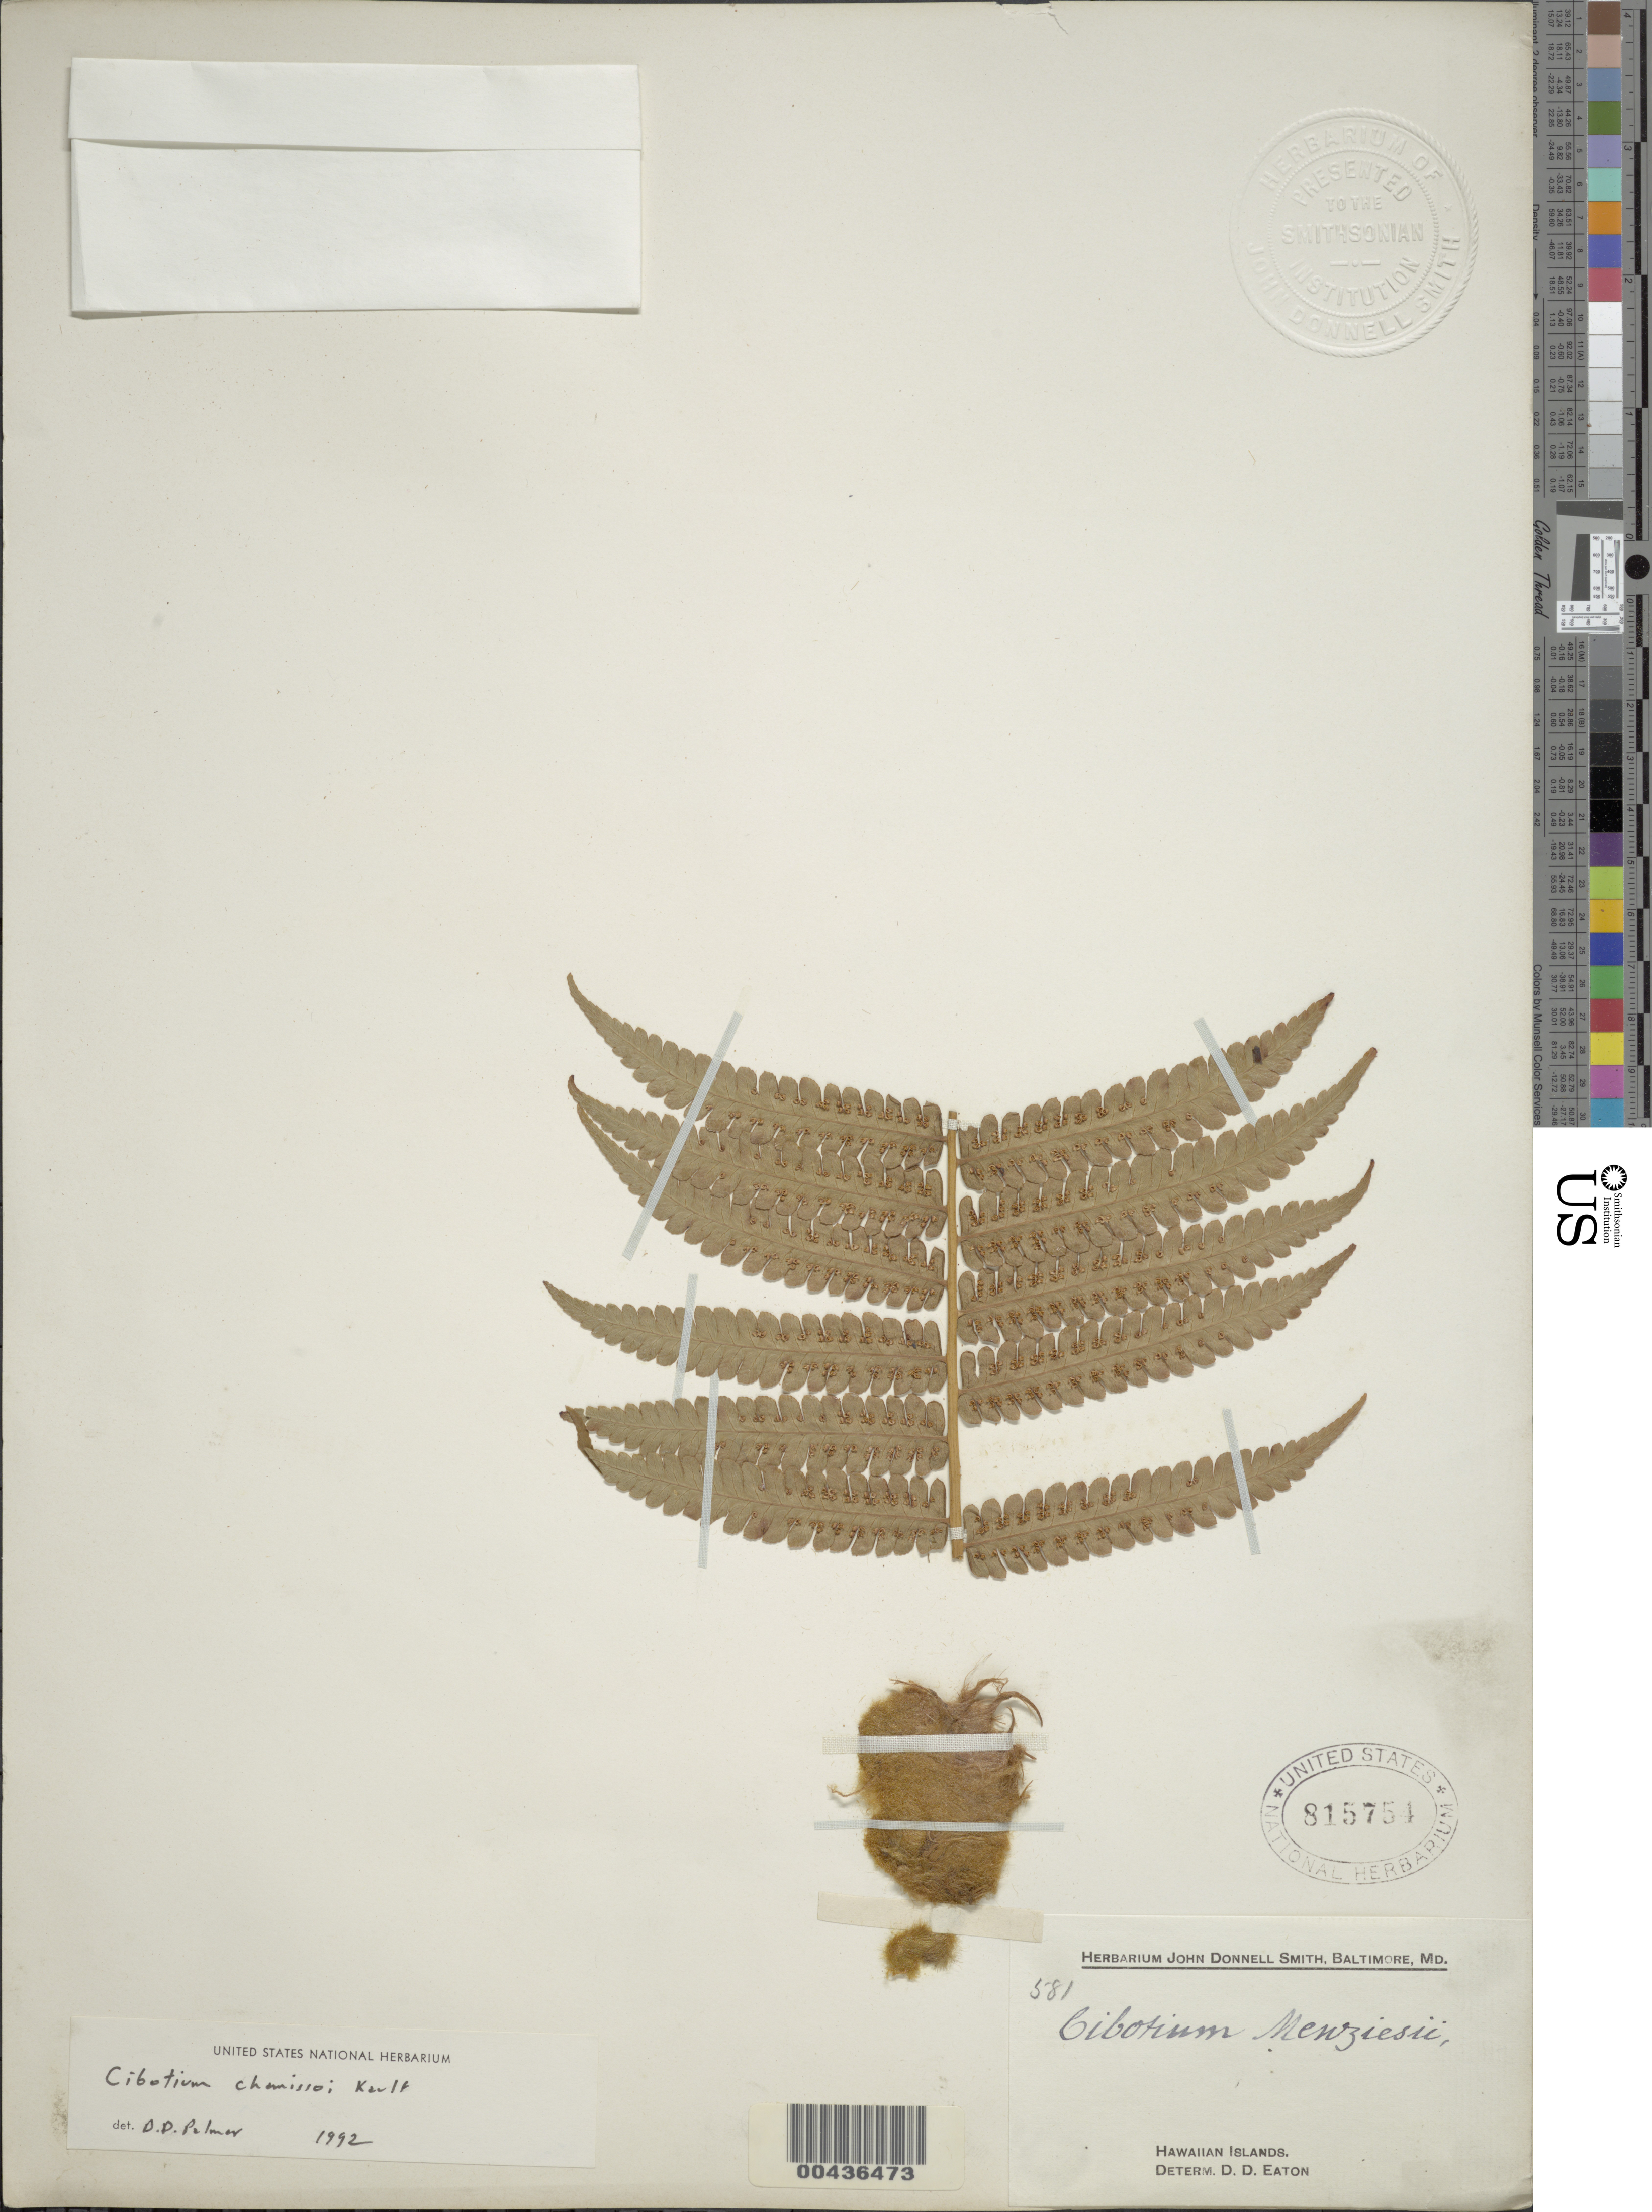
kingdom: Plantae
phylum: Tracheophyta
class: Polypodiopsida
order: Cyatheales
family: Cibotiaceae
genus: Cibotium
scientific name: Cibotium chamissoi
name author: Kaulf.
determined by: Palmer, D. D.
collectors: J. Donnell Smith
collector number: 581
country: United States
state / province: Hawaii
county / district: Hawaii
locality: Hawaiian Islands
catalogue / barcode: US 815754